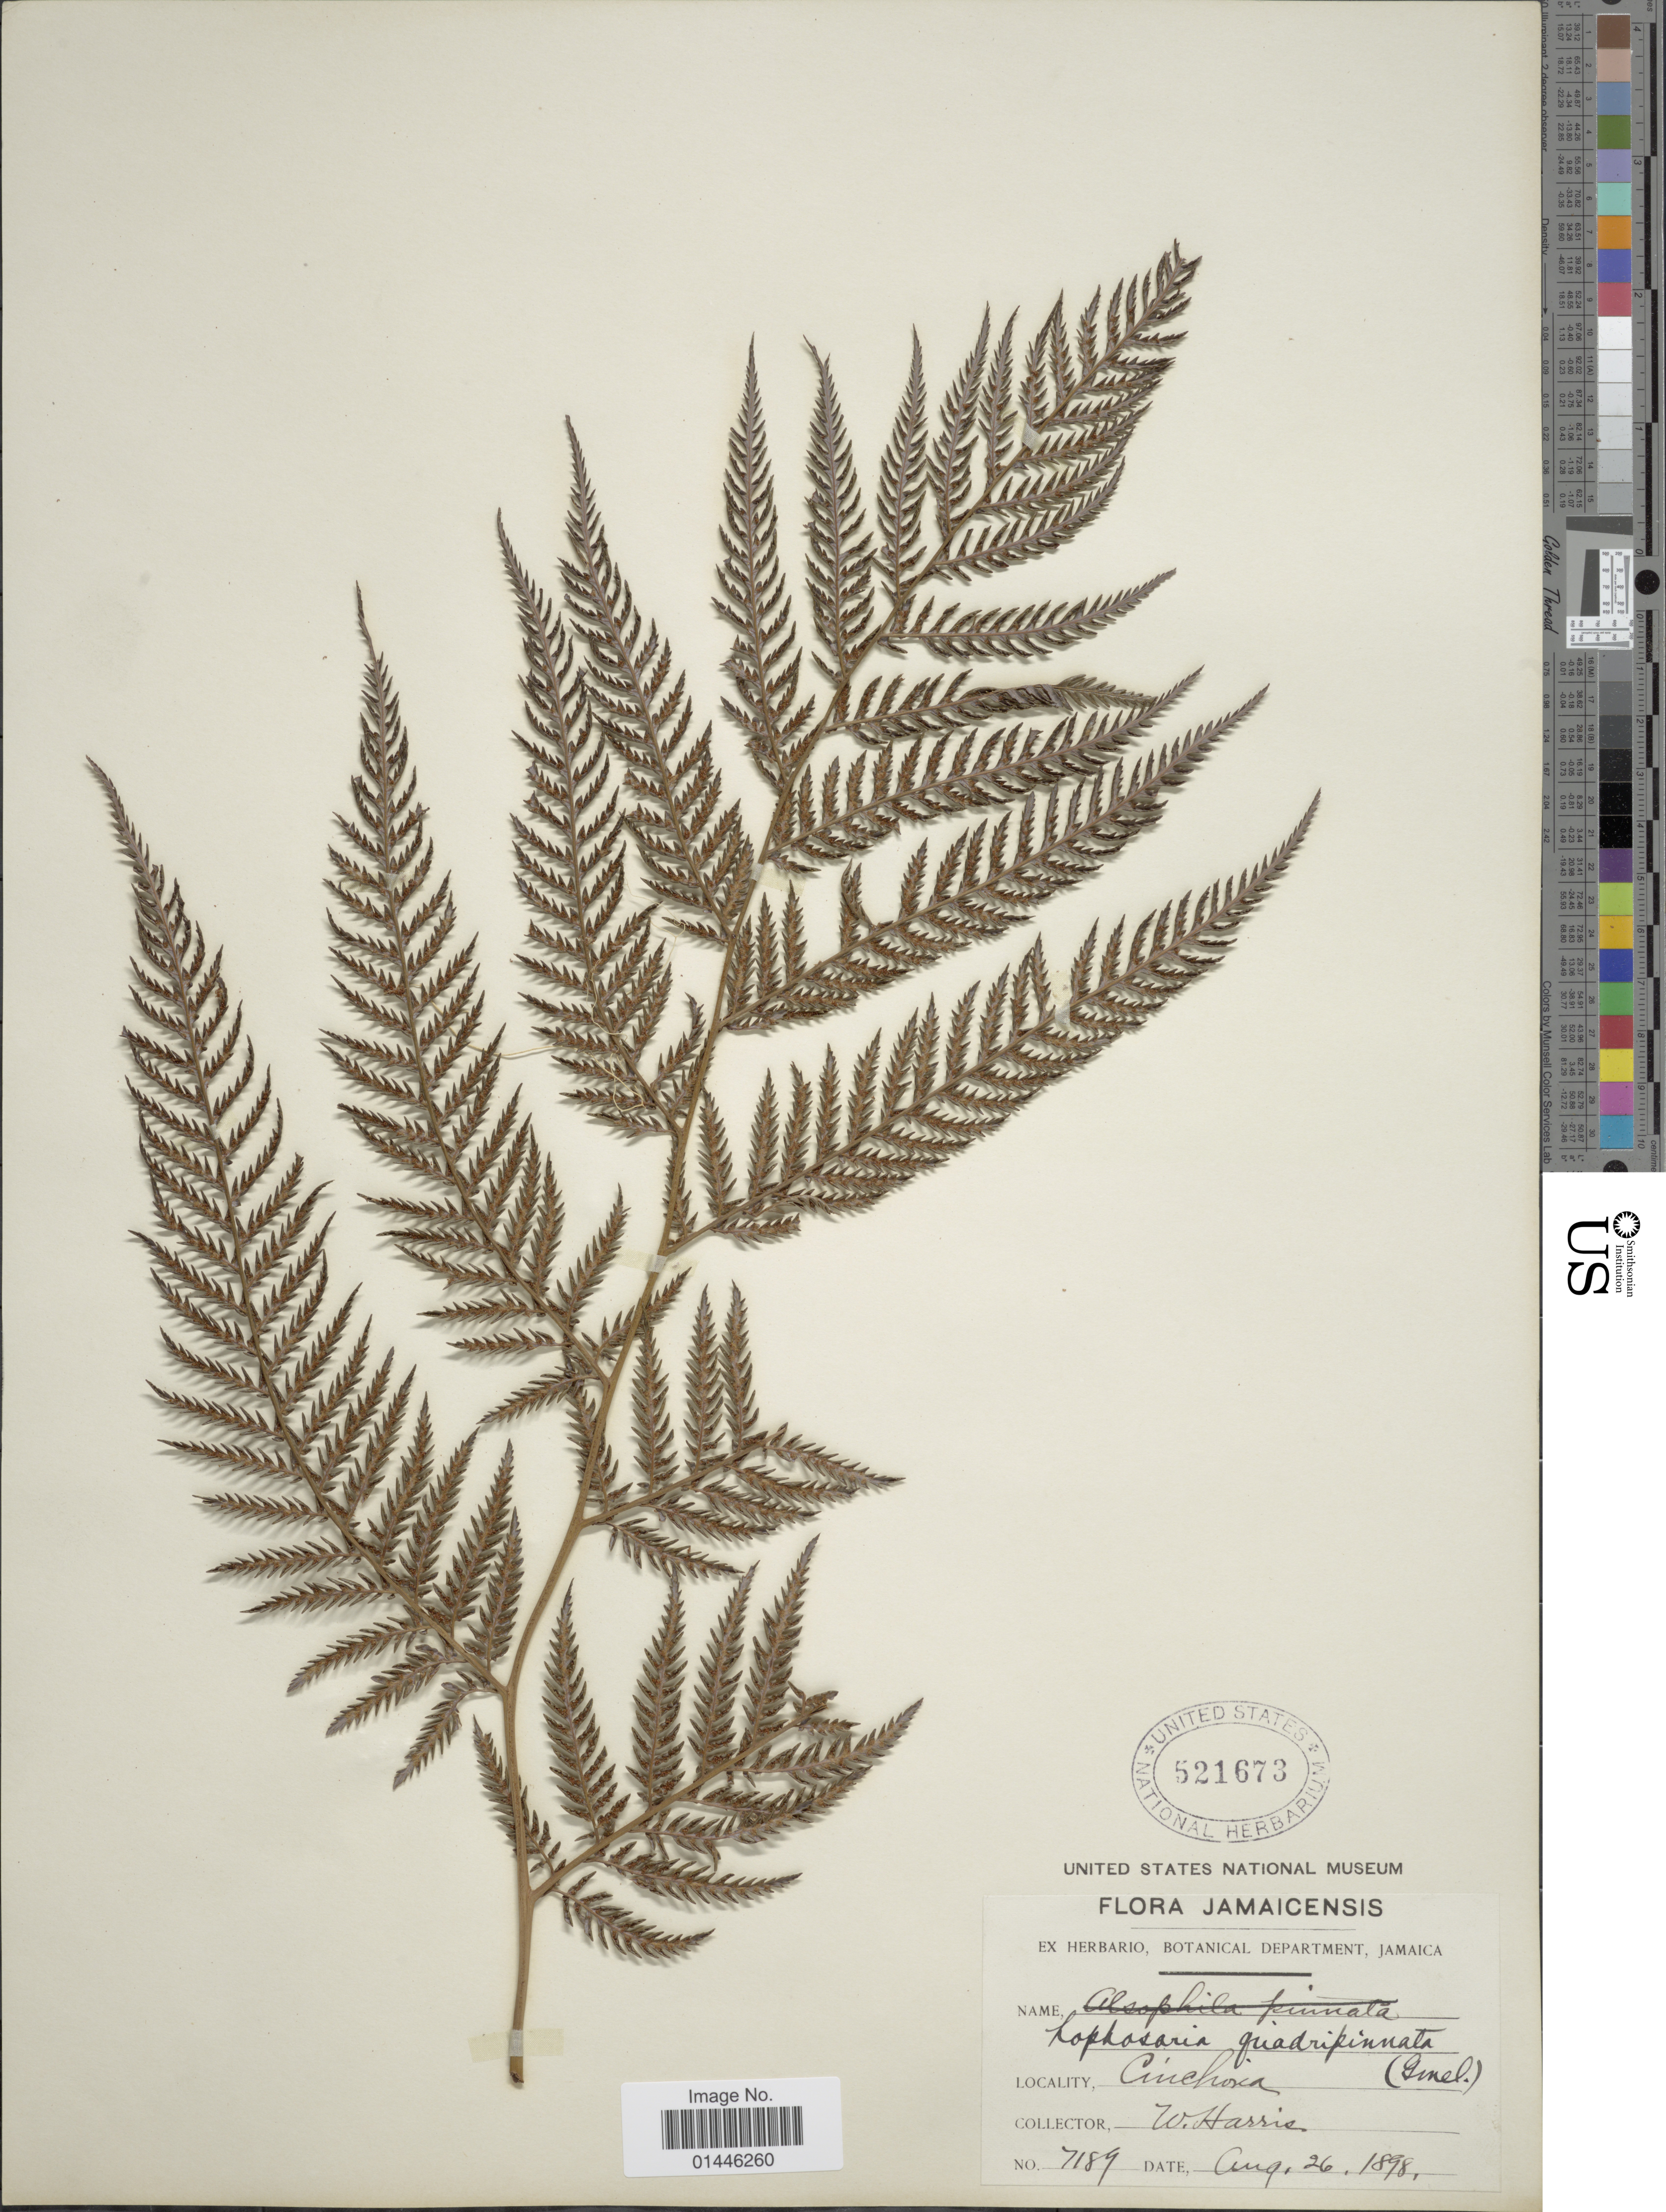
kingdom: Plantae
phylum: Tracheophyta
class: Polypodiopsida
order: Cyatheales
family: Dicksoniaceae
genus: Lophosoria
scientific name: Lophosoria quadripinnata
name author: (J.F. Gmel.) C. Chr.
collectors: W. Harris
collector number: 7189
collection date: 1898-08-26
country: Jamaica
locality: Cinchona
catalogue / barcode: US 521673